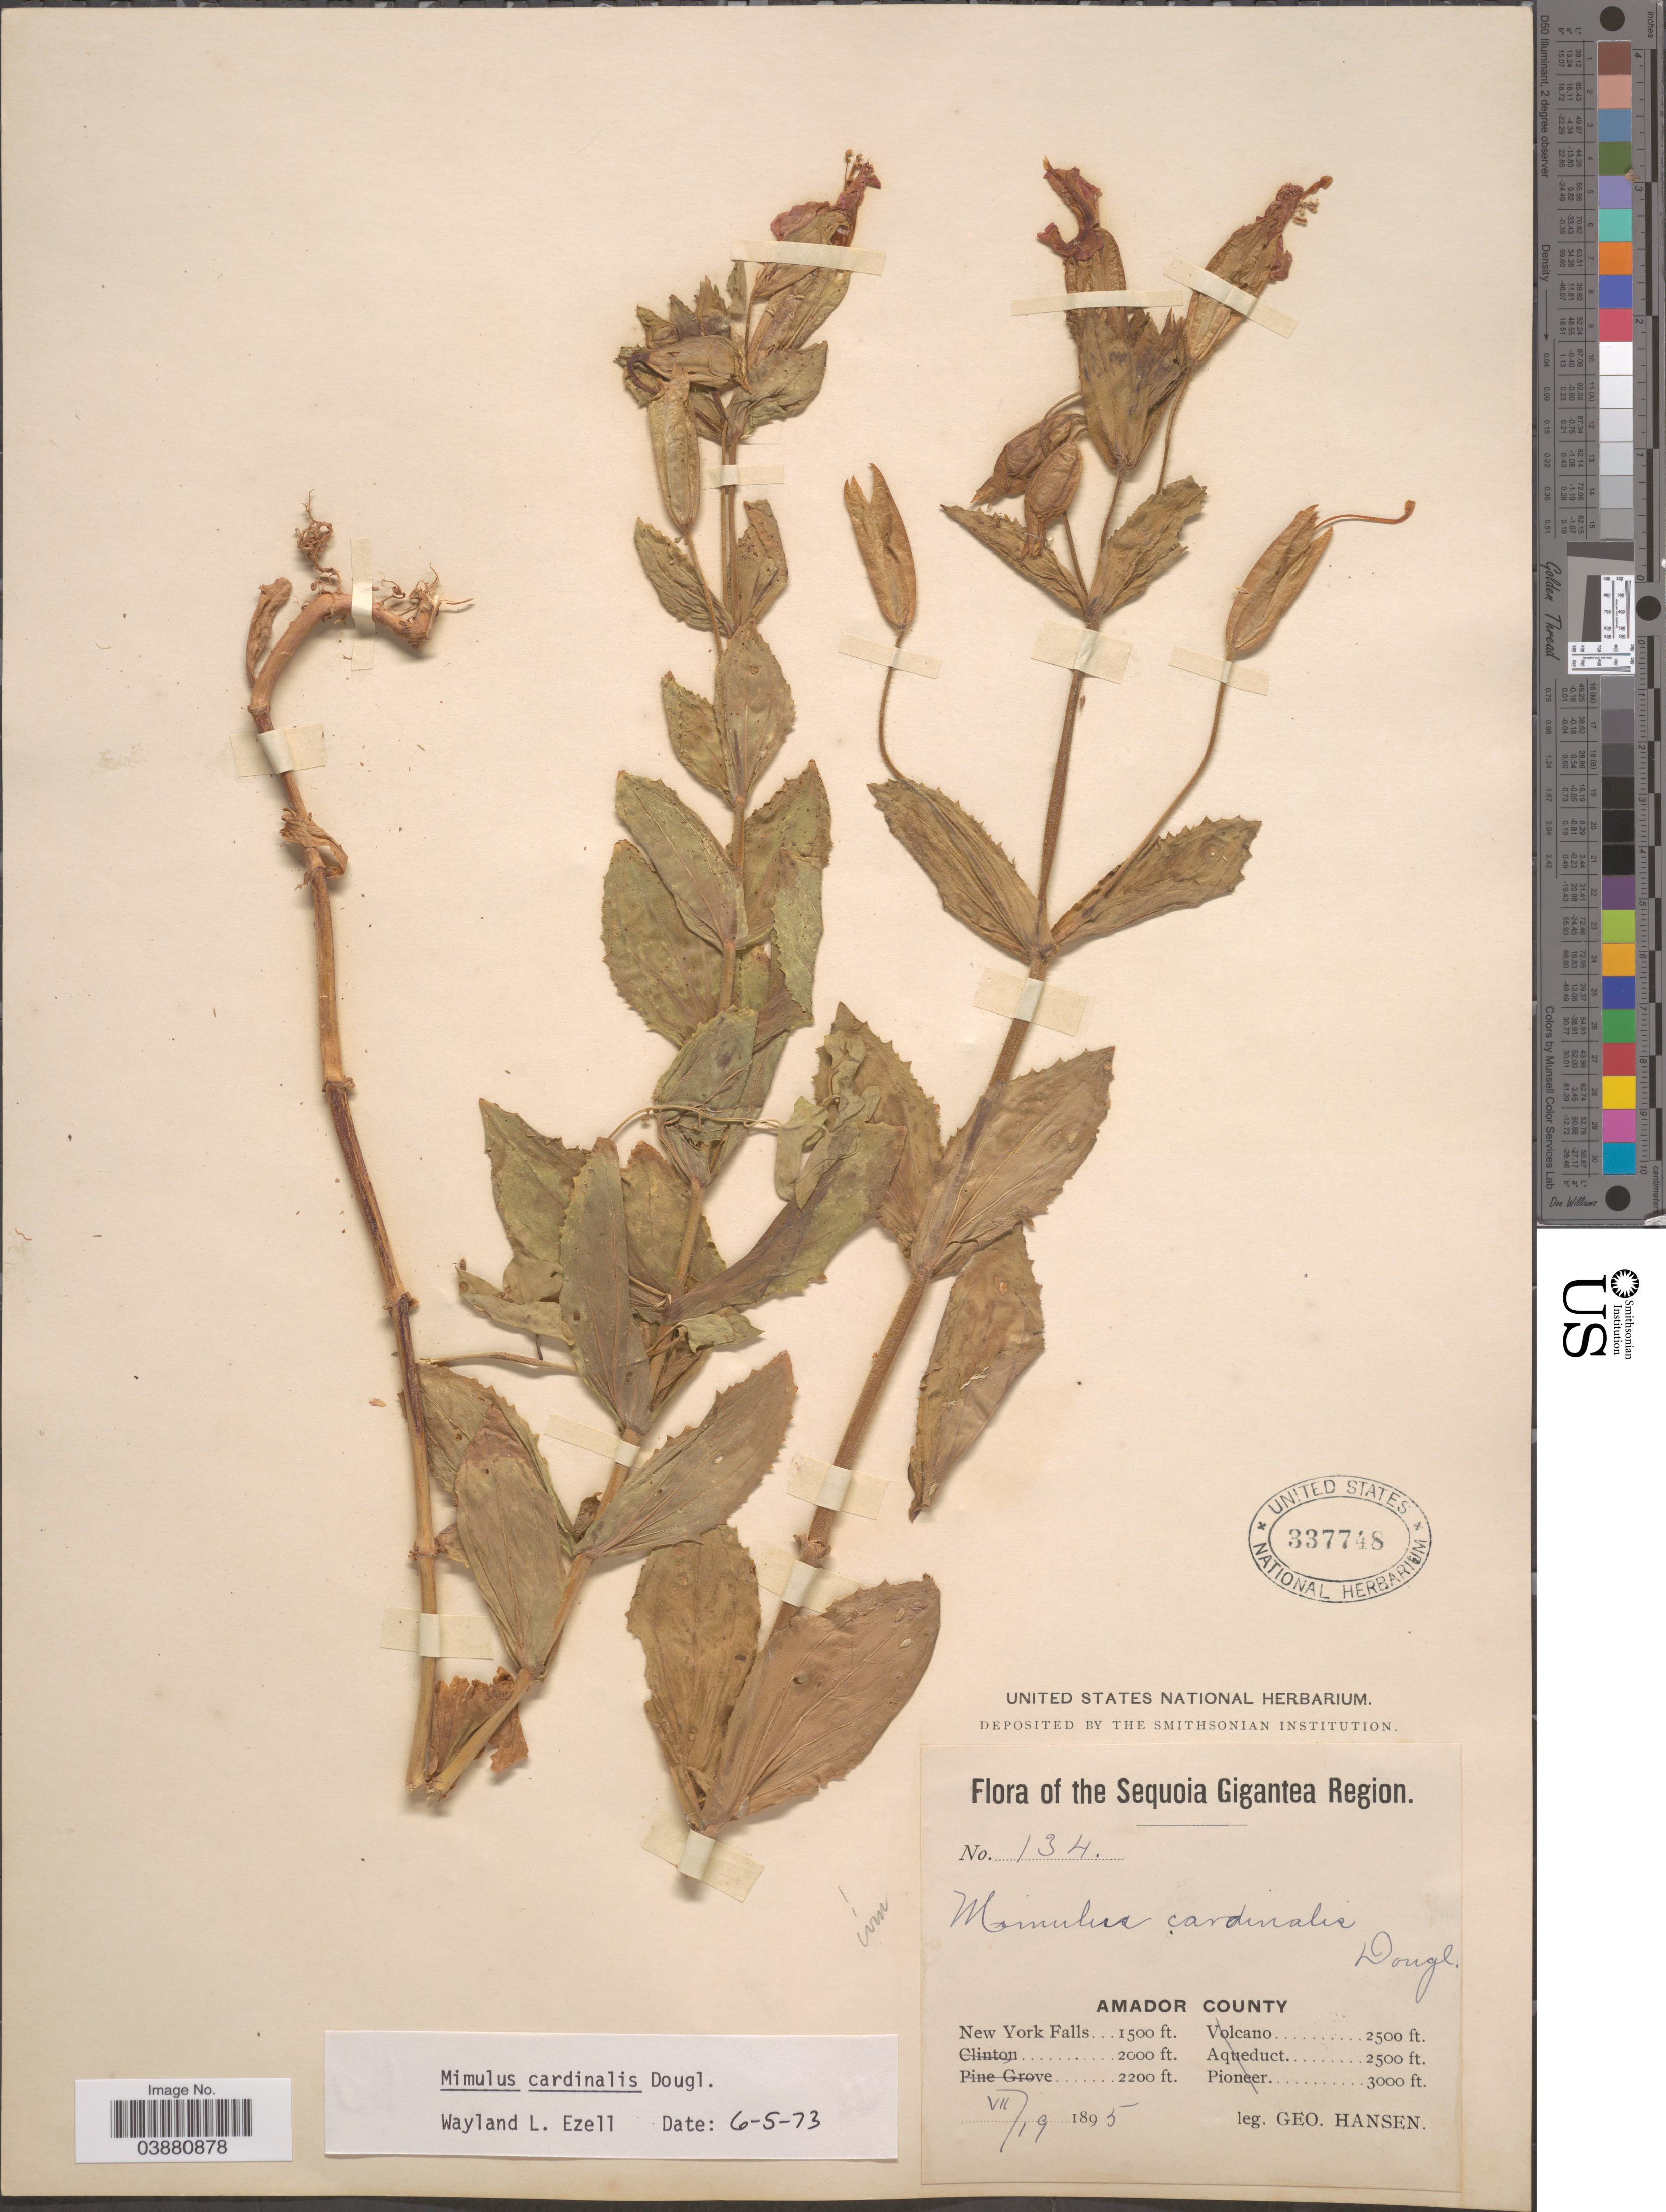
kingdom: Plantae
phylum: Tracheophyta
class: Magnoliopsida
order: Lamiales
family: Phrymaceae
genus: Mimulus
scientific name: Mimulus cardinalis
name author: Douglas ex Benth.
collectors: G. Hansen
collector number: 134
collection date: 1895-07-19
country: United States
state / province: California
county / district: Amador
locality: The Sequoia Gigantea Region. Amador County. New York Falls.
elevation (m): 457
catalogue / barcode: US 337748